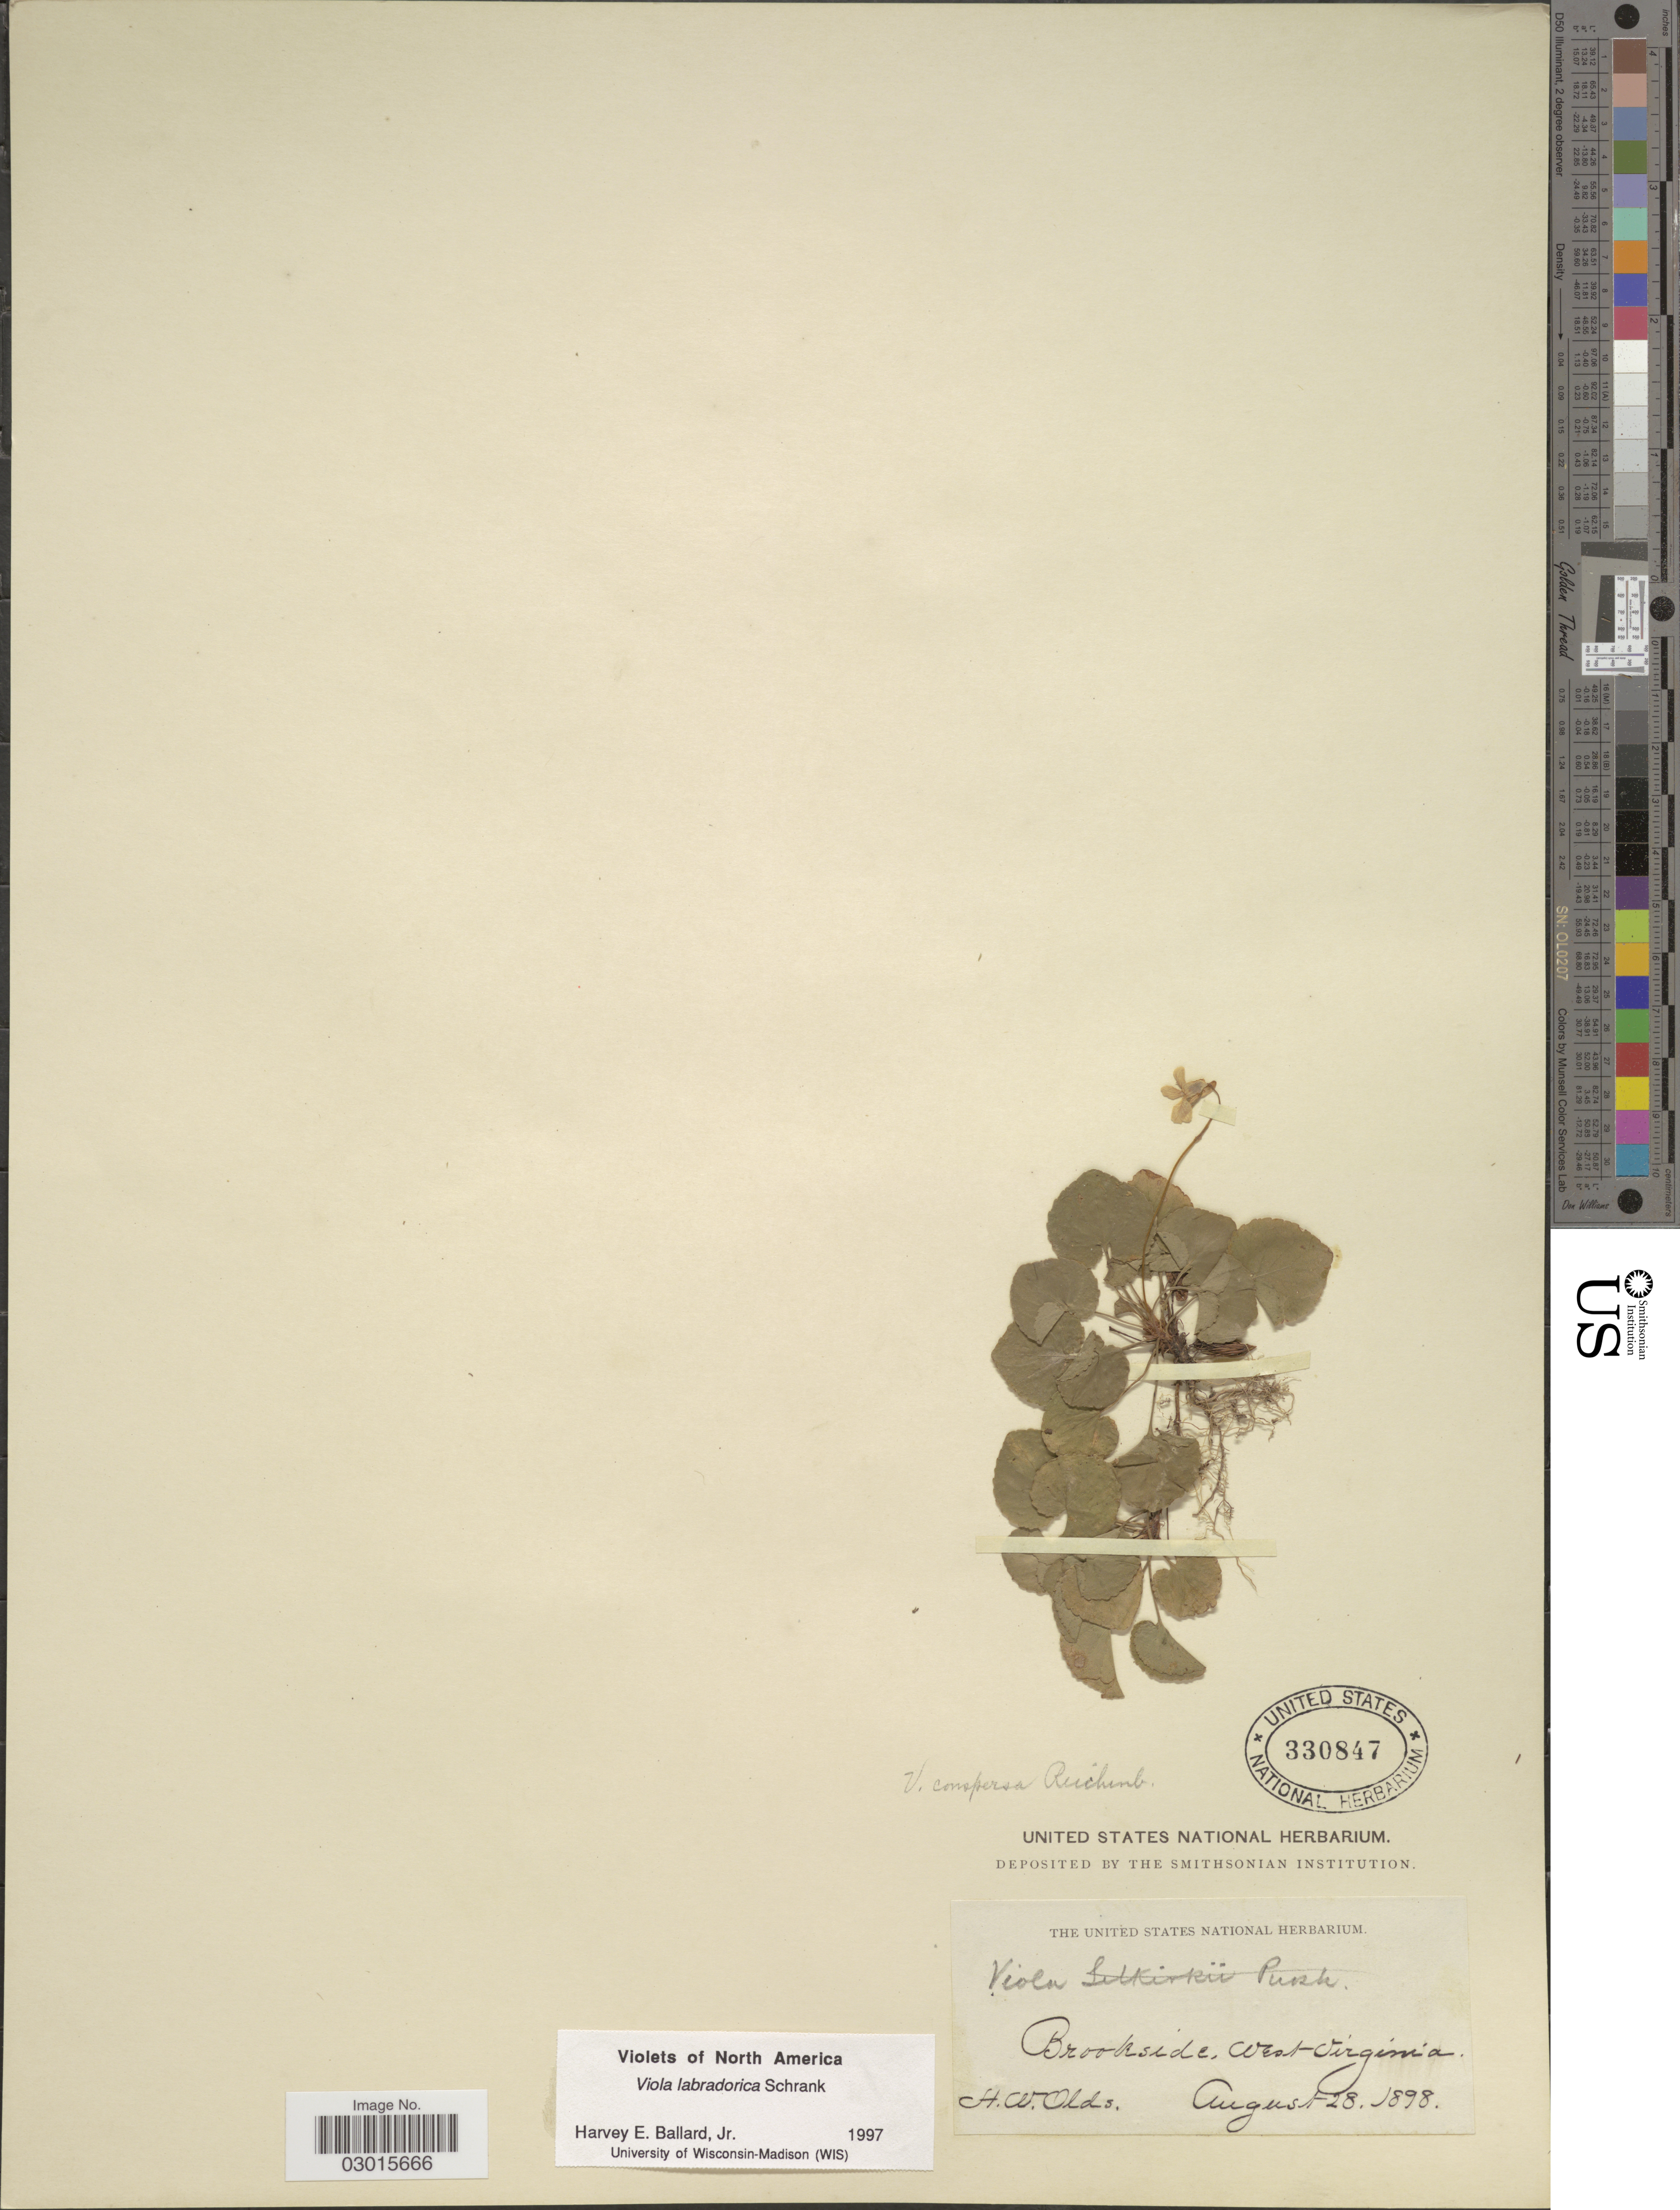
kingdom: Plantae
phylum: Tracheophyta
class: Magnoliopsida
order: Malpighiales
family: Violaceae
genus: Viola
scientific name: Viola labradorica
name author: Schrank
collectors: H. W. Olds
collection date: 1898-08-28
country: United States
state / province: West Virginia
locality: Brookside.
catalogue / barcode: US 330847